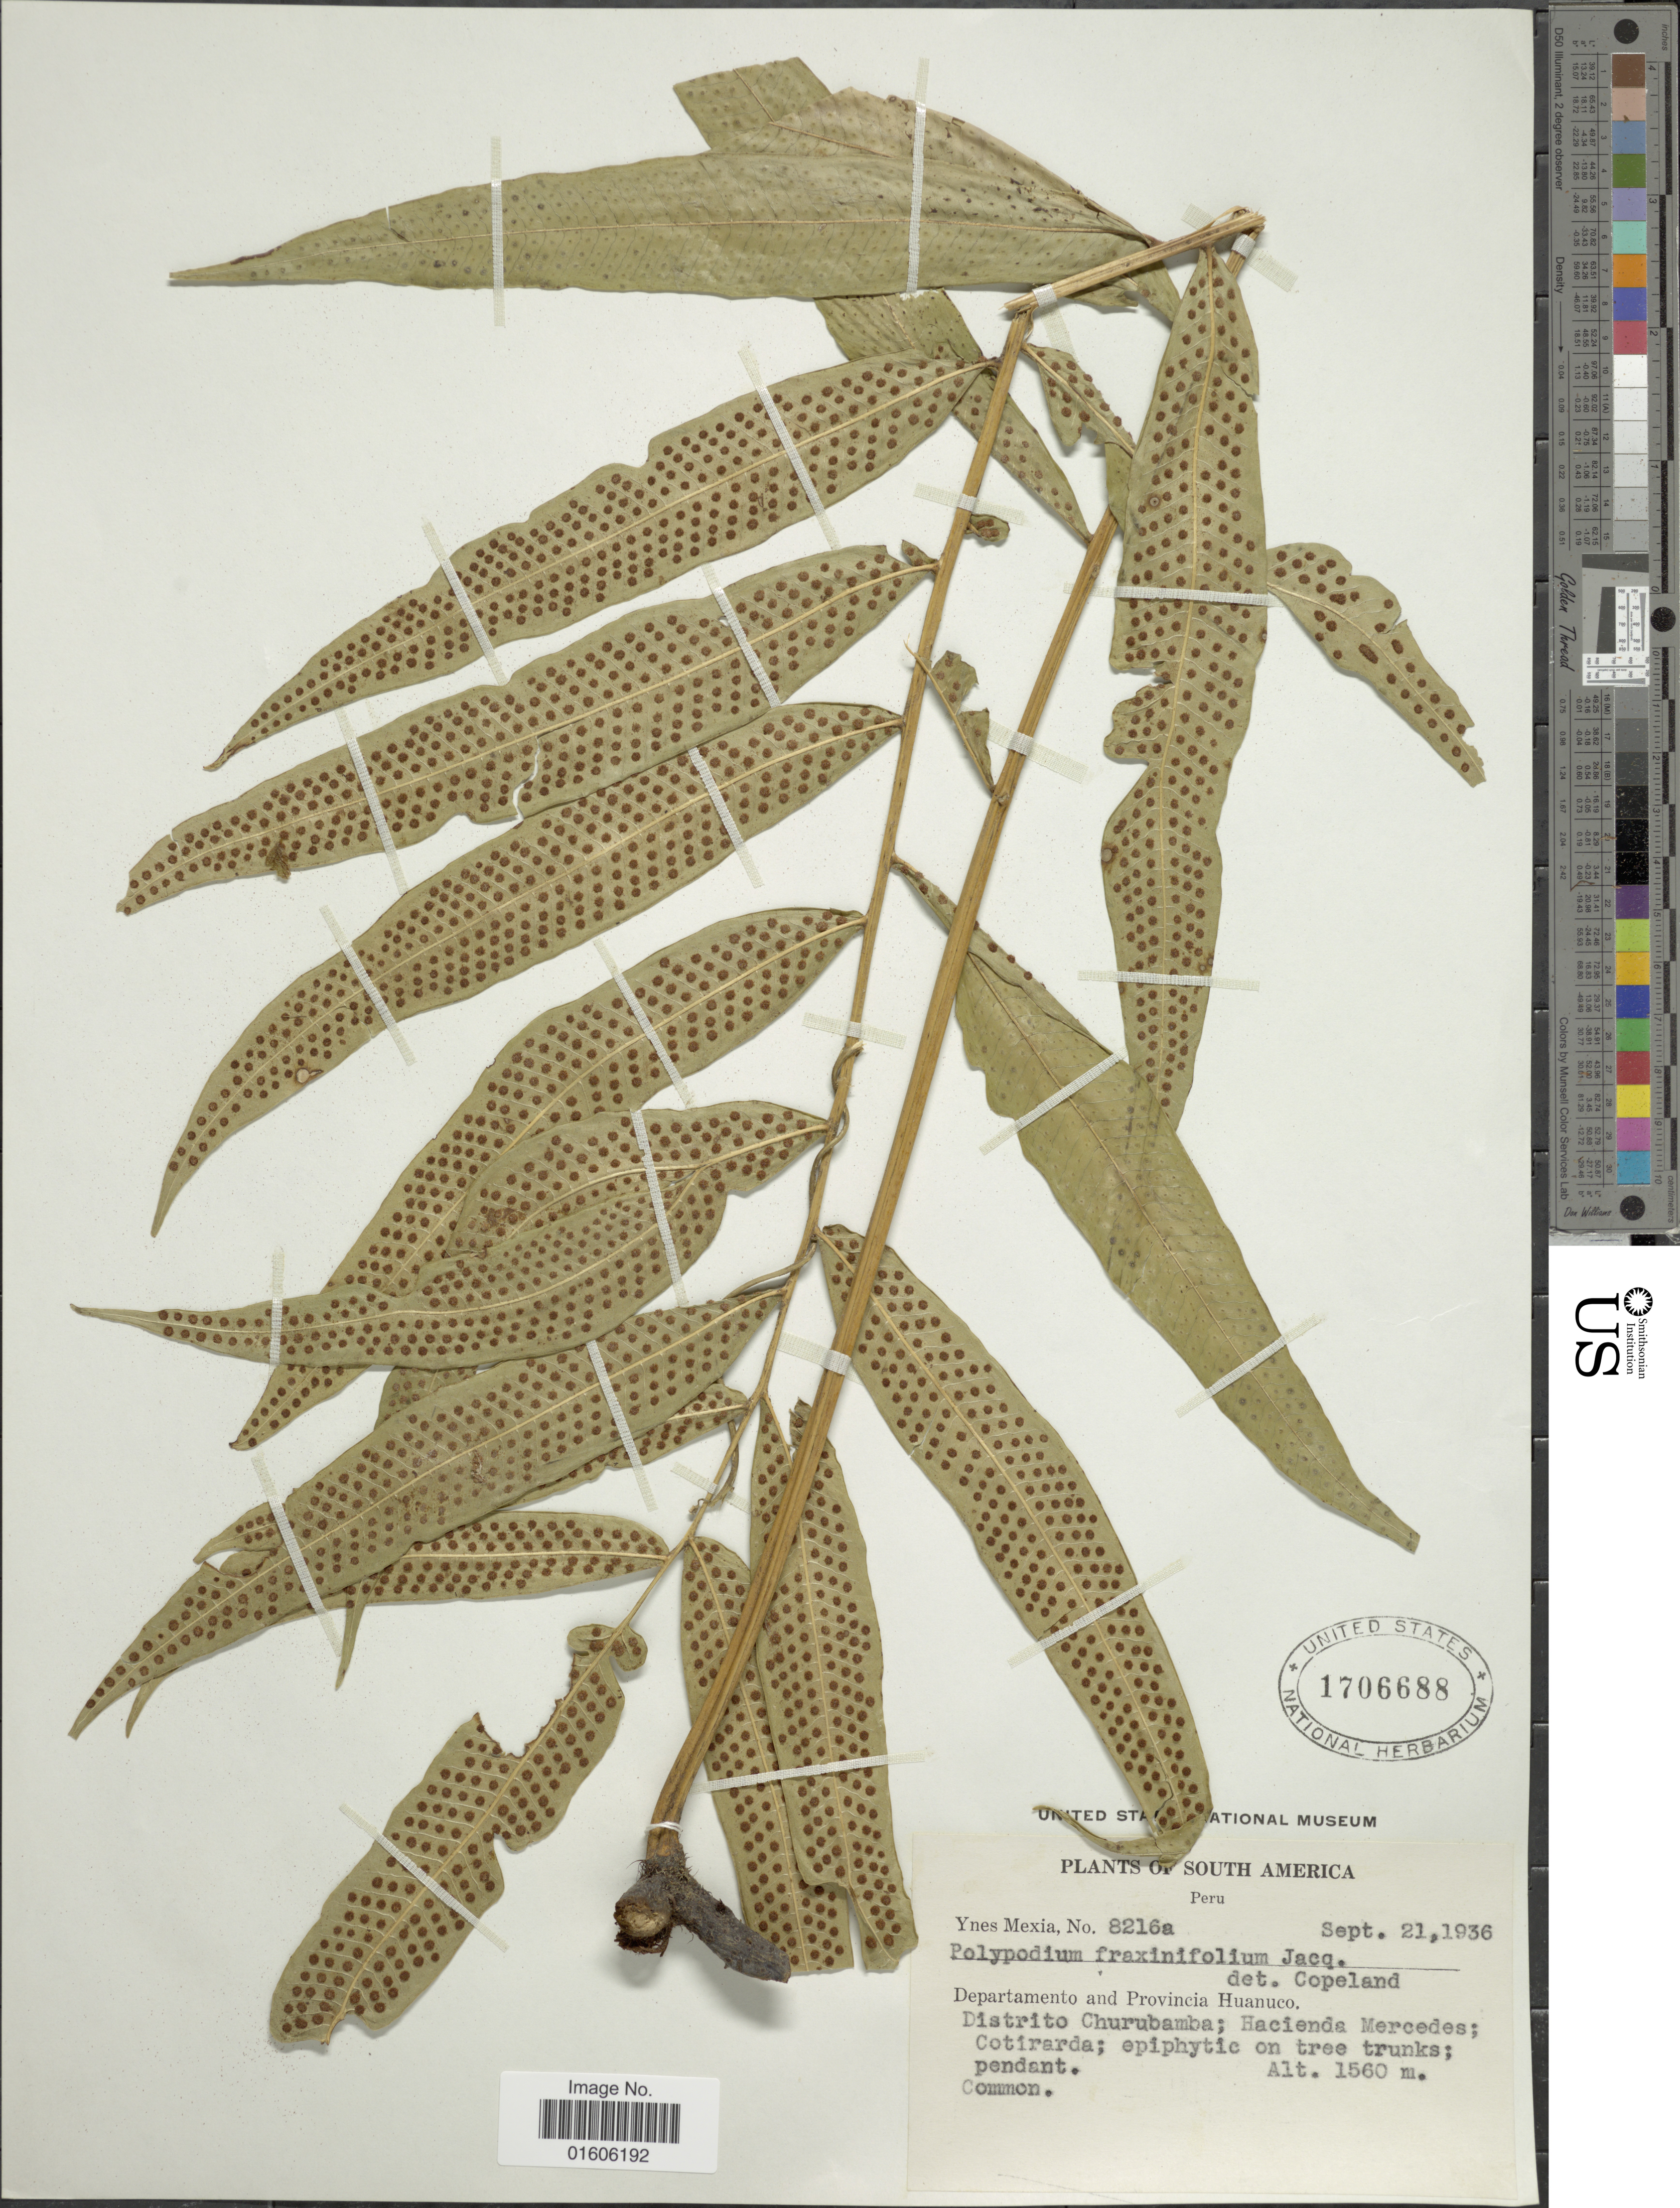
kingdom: Plantae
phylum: Tracheophyta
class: Polypodiopsida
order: Polypodiales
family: Polypodiaceae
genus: Serpocaulon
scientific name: Serpocaulon fraxinifolium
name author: (Jacq.) A.R. Sm.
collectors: Y. Mexia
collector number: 8216a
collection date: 1936-09-21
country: Peru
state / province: Huánuco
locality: Departamento and Provincia Huanuco. Distrito Churubamba; Hacienda Mercedes; Cotirarda.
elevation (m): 1560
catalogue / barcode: US 1706688